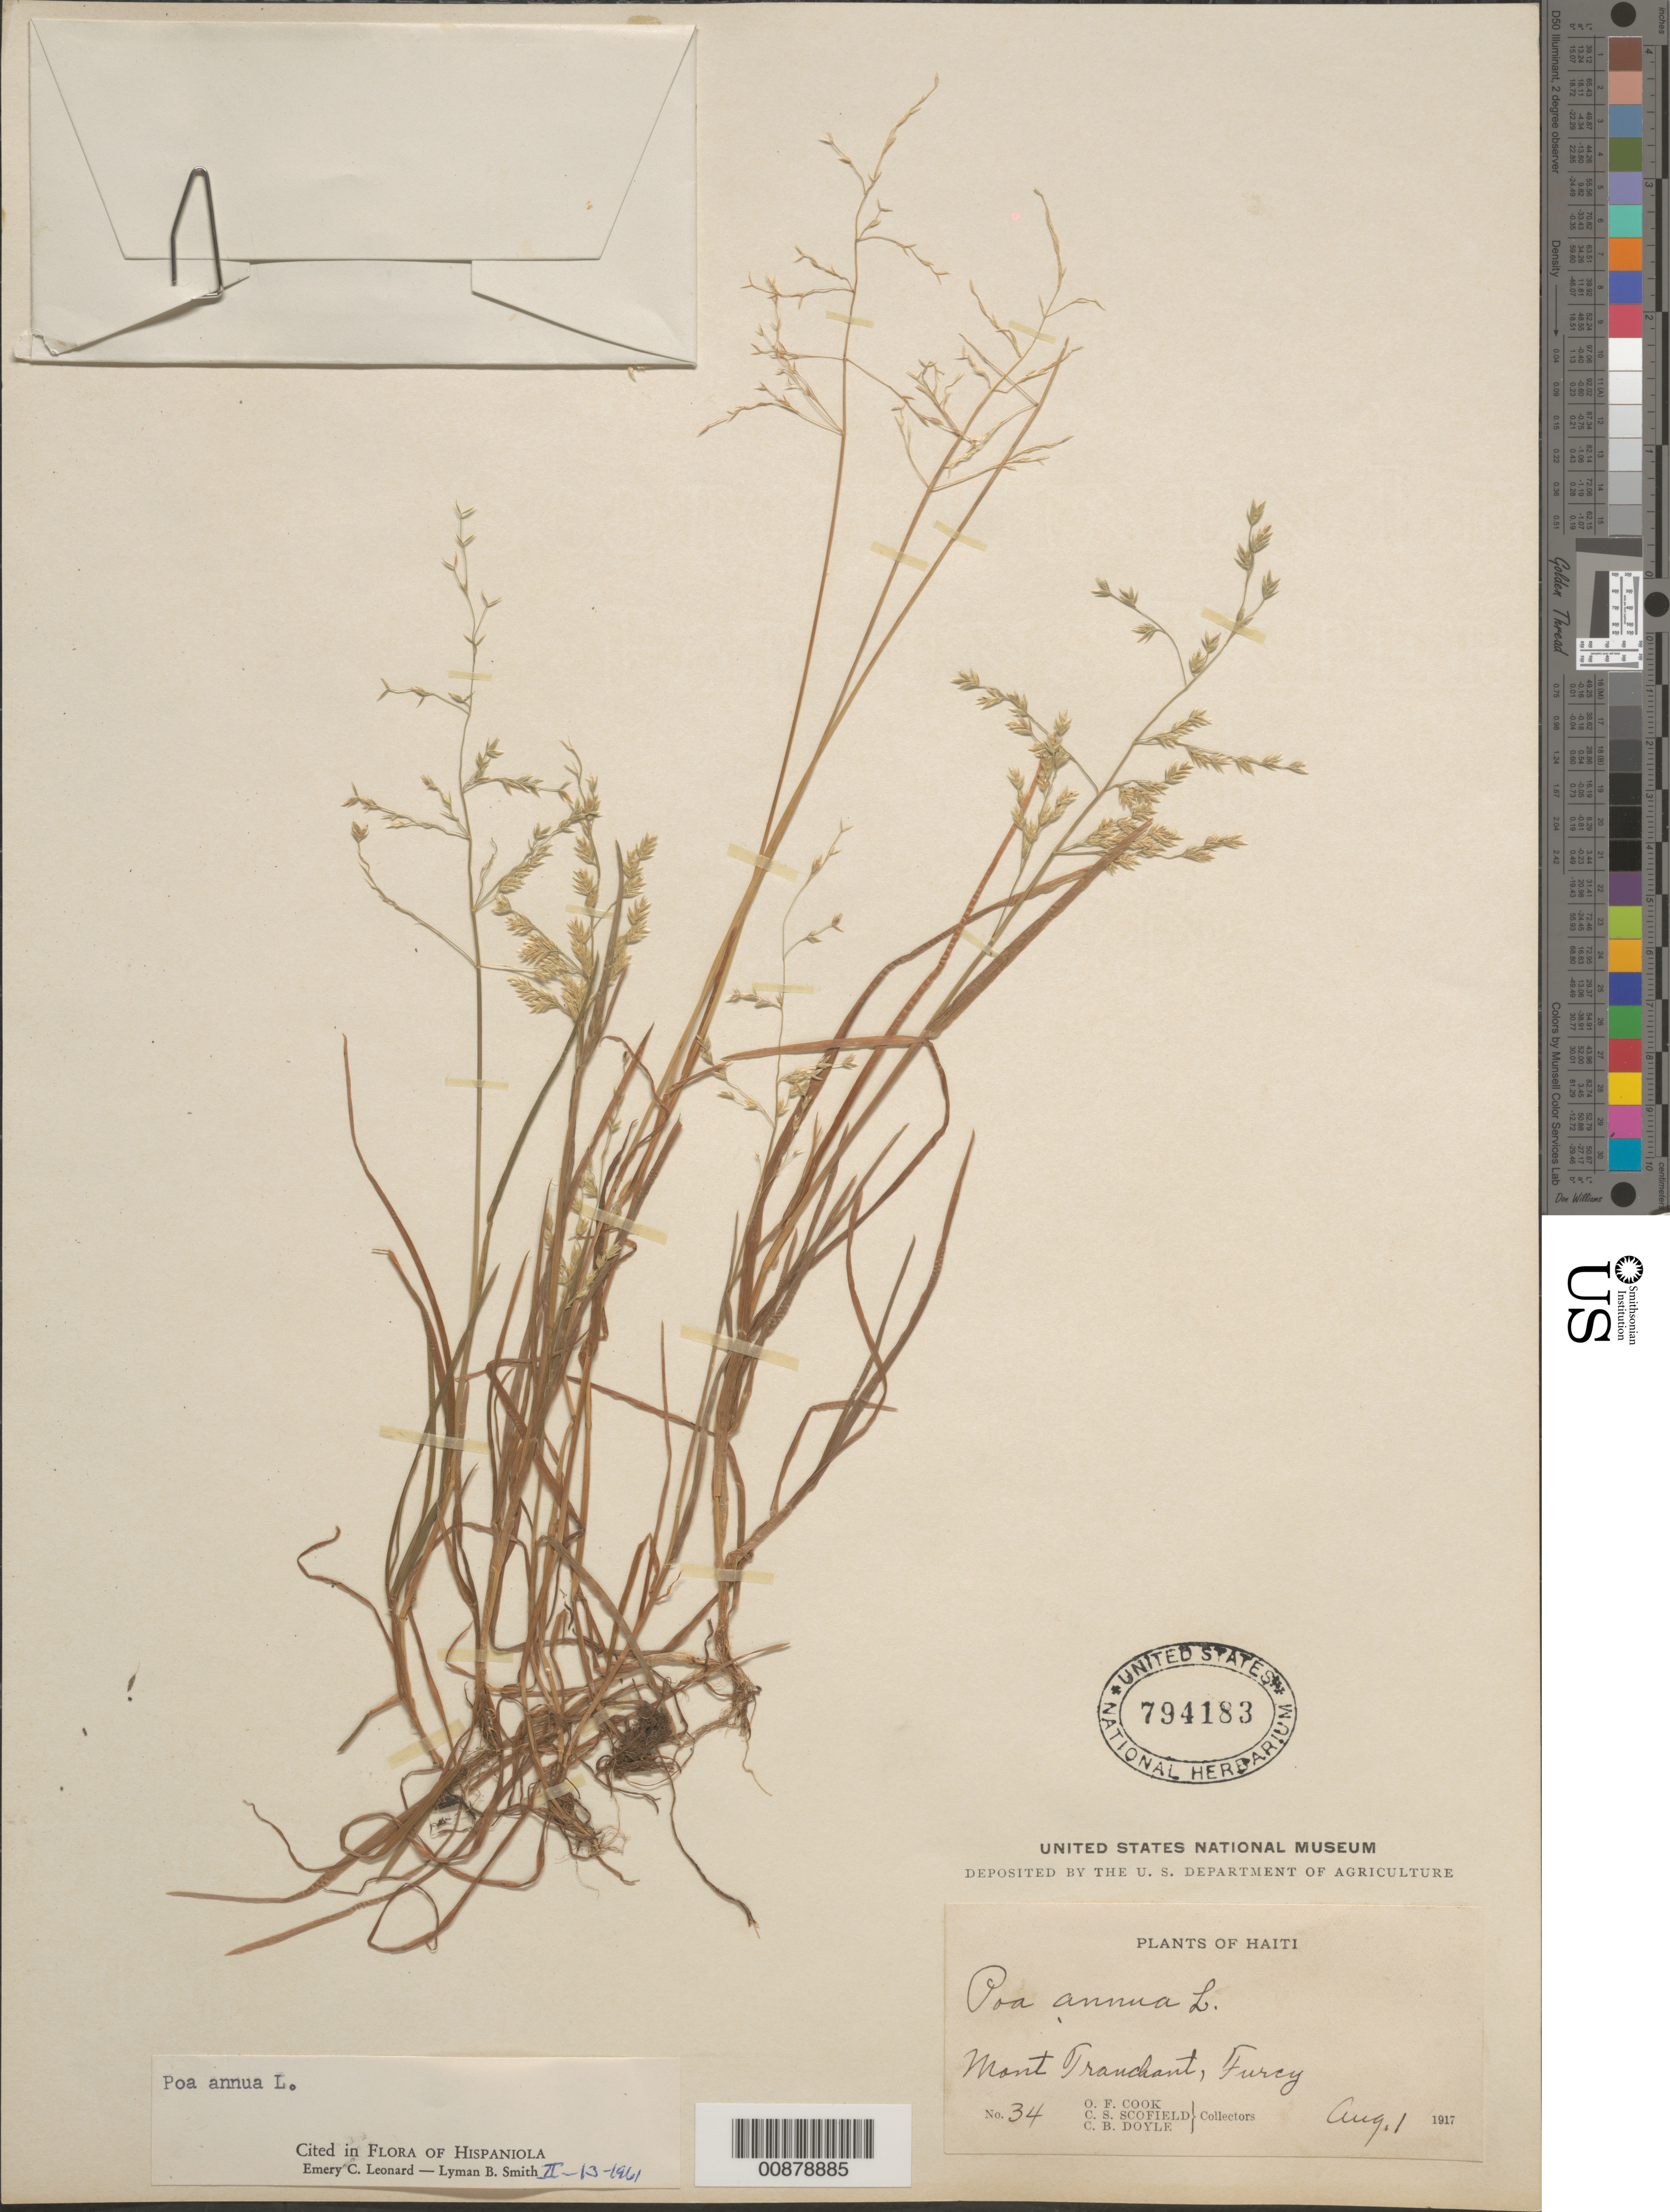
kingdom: Plantae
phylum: Tracheophyta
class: Liliopsida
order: Poales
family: Poaceae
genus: Poa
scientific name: Poa annua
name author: L.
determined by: Leonard, E. C.; Smith, L. B.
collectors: O. F. Cook, C. Scofield & C. Doyle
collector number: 34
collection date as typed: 01 Aug 1917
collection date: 1917-08-01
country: Haiti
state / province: Óuest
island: Hispaniola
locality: Mont Tranchant, Furcy.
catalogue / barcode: US 794183